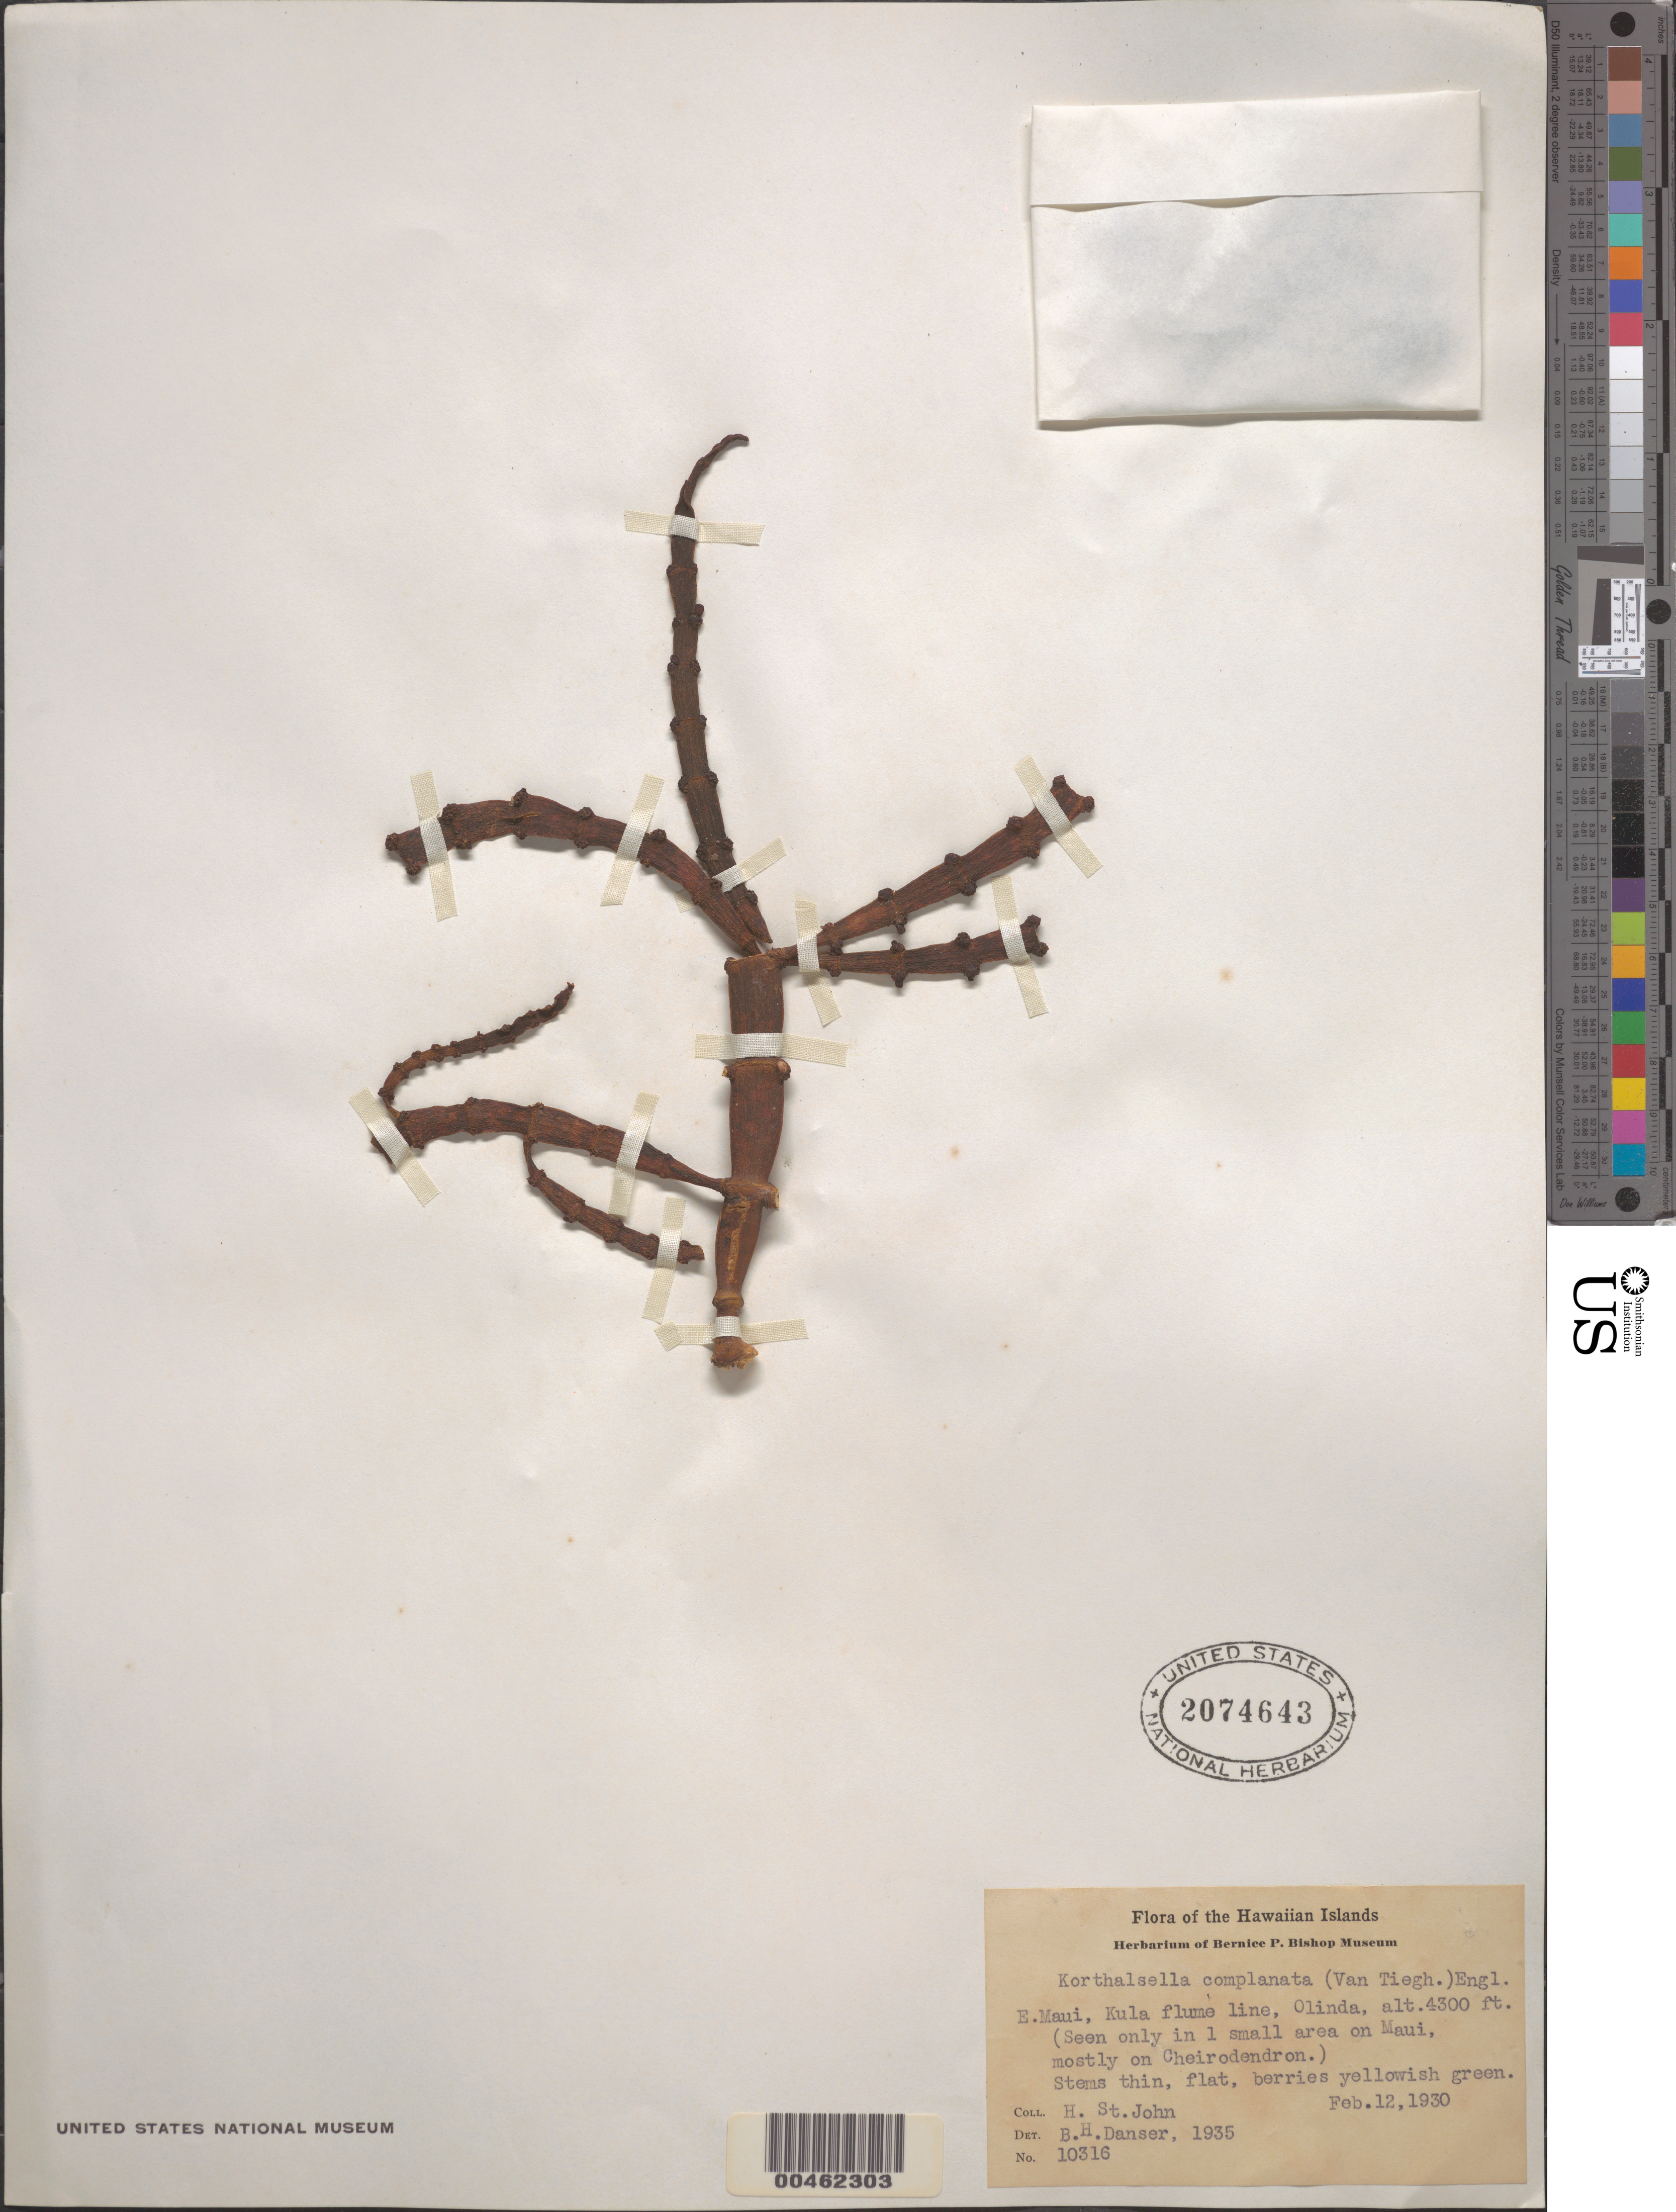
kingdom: Plantae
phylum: Tracheophyta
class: Magnoliopsida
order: Santalales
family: Viscaceae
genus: Korthalsella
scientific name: Korthalsella complanata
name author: (Tiegh.) Engl.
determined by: Danser, B. H.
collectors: H. St. John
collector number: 10316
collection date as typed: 12 Feb 1930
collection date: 1930-02-12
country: United States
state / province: Hawaii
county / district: Maui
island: Maui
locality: E Maui, Olinda, Kula Flume Line,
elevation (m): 1311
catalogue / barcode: US 2074643